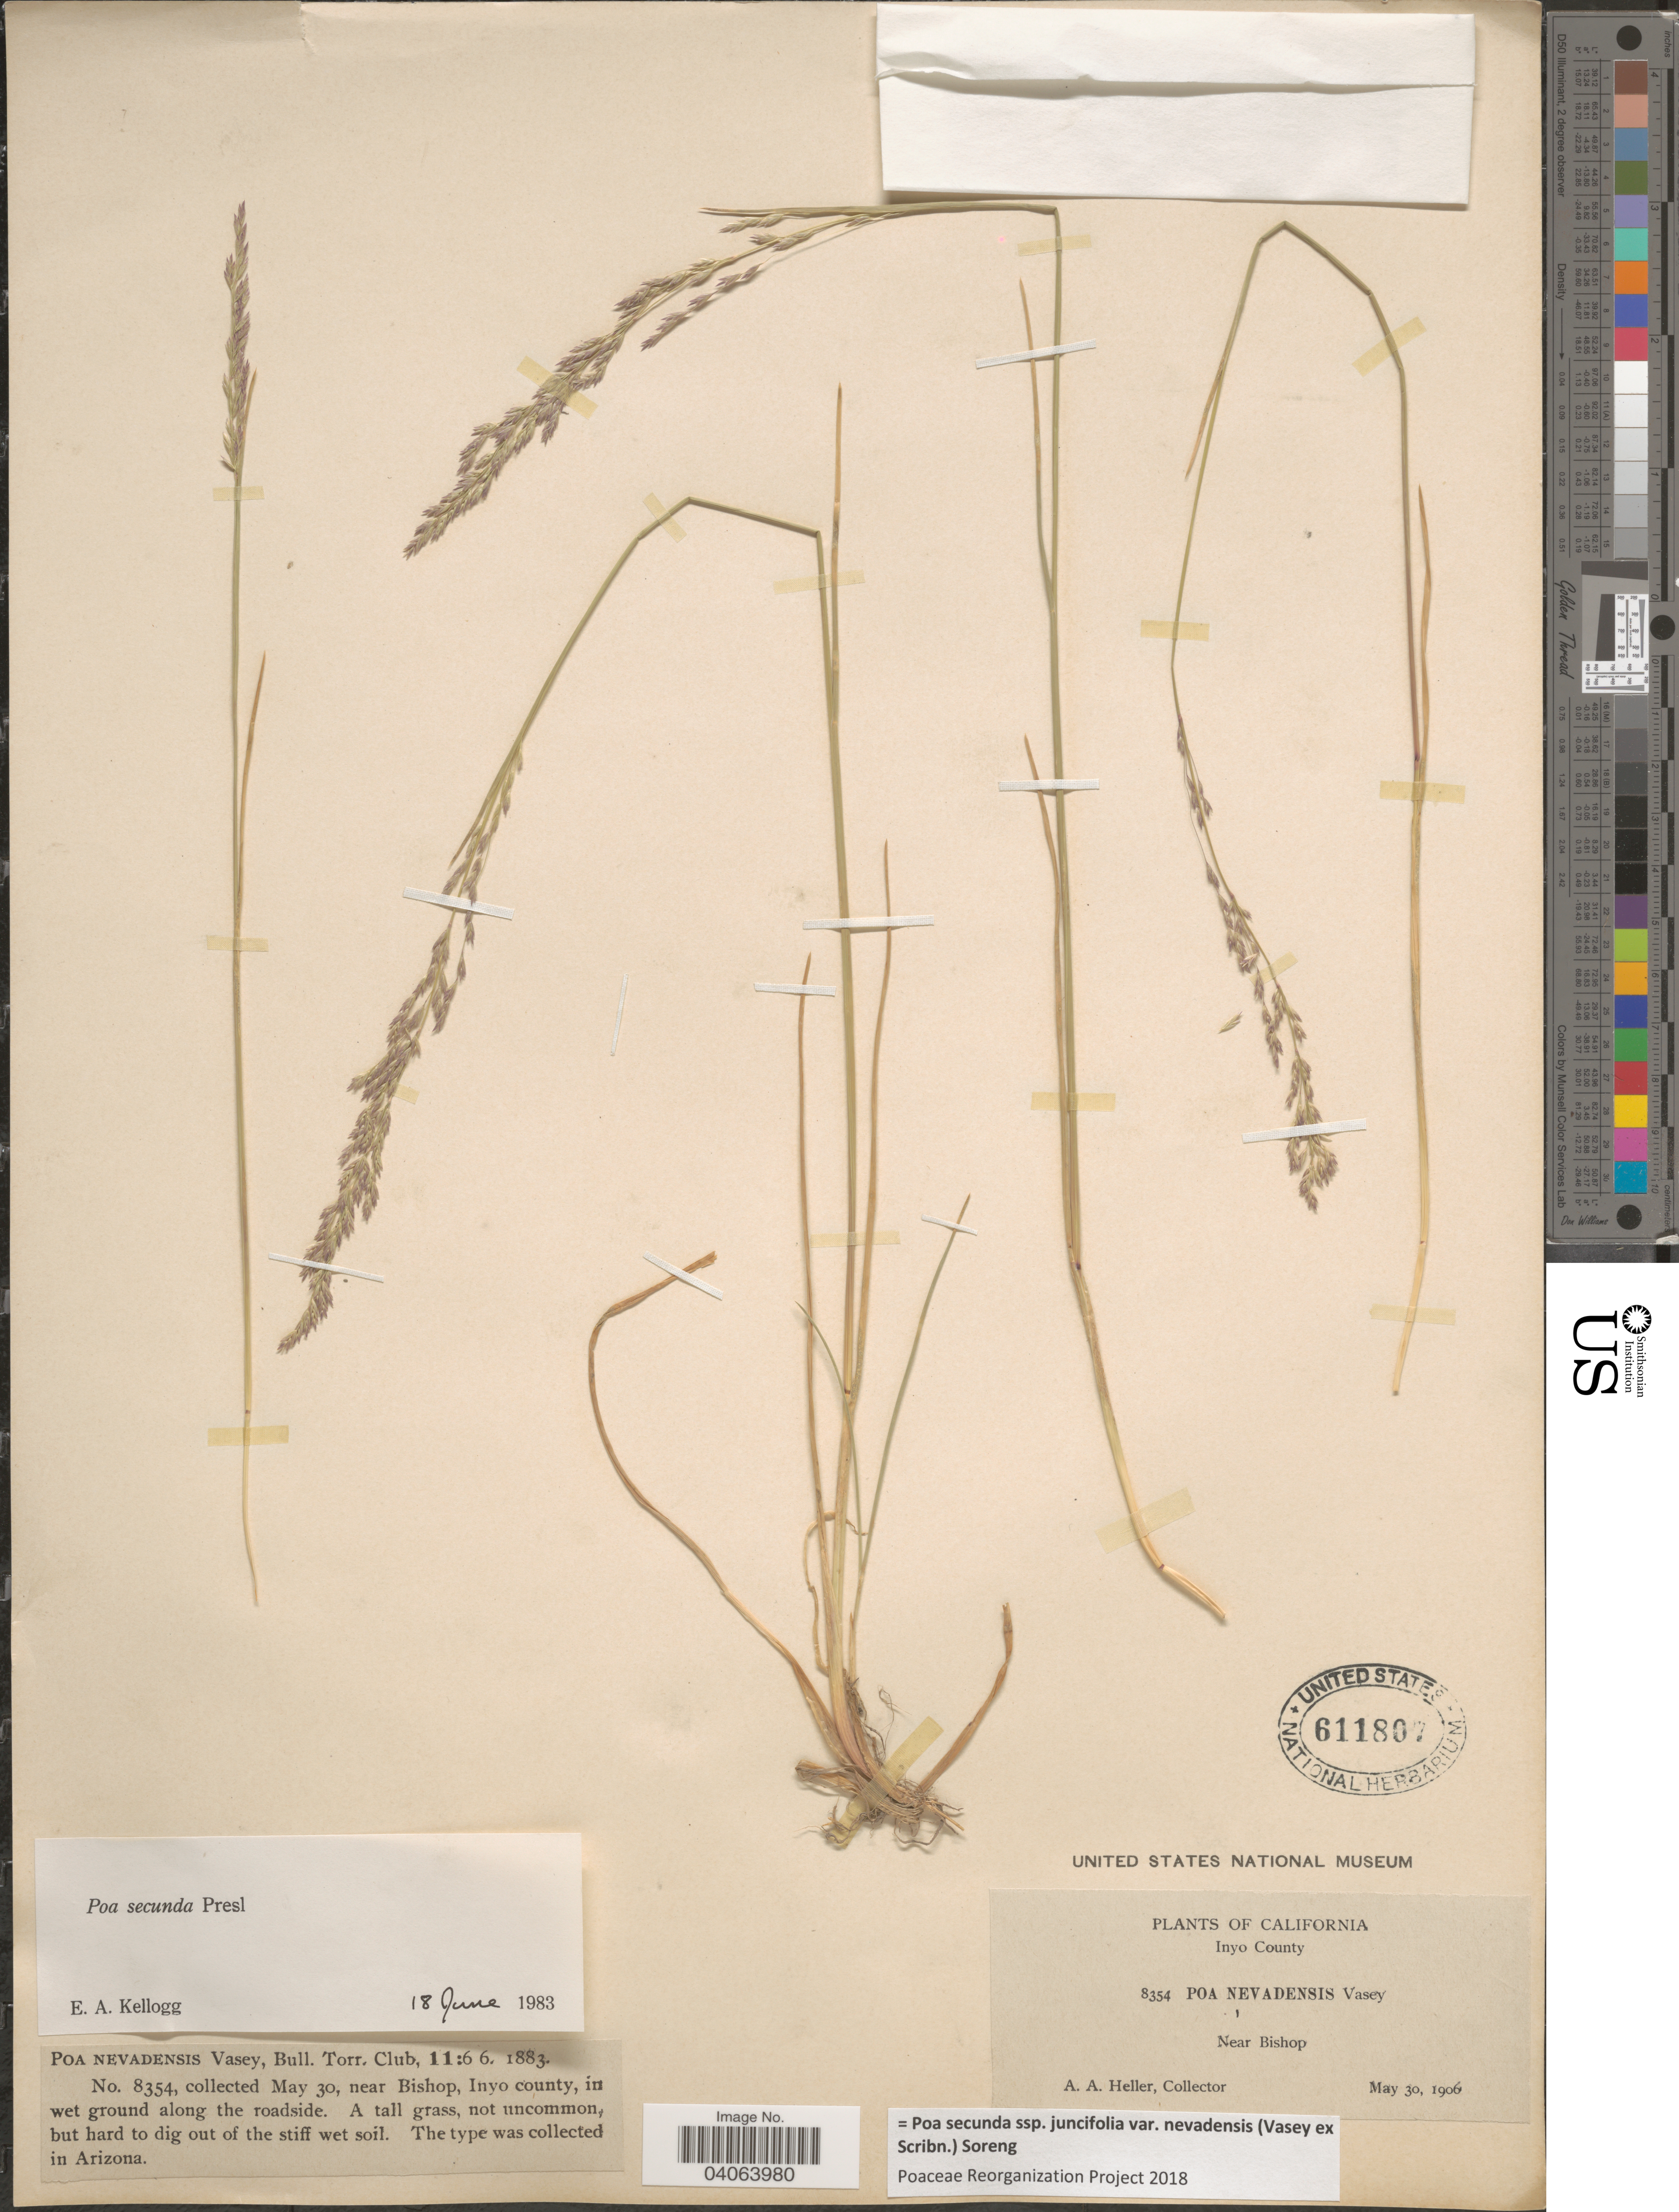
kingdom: Plantae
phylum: Tracheophyta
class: Liliopsida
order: Poales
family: Poaceae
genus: Poa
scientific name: Poa secunda subsp. juncifolia var. nevadensis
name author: (Vasey ex Scribn.) Soreng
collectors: A. A. Heller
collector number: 8354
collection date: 1906-05-30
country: United States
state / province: California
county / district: Inyo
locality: Inyo County. Near Bishop.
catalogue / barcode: US 611807